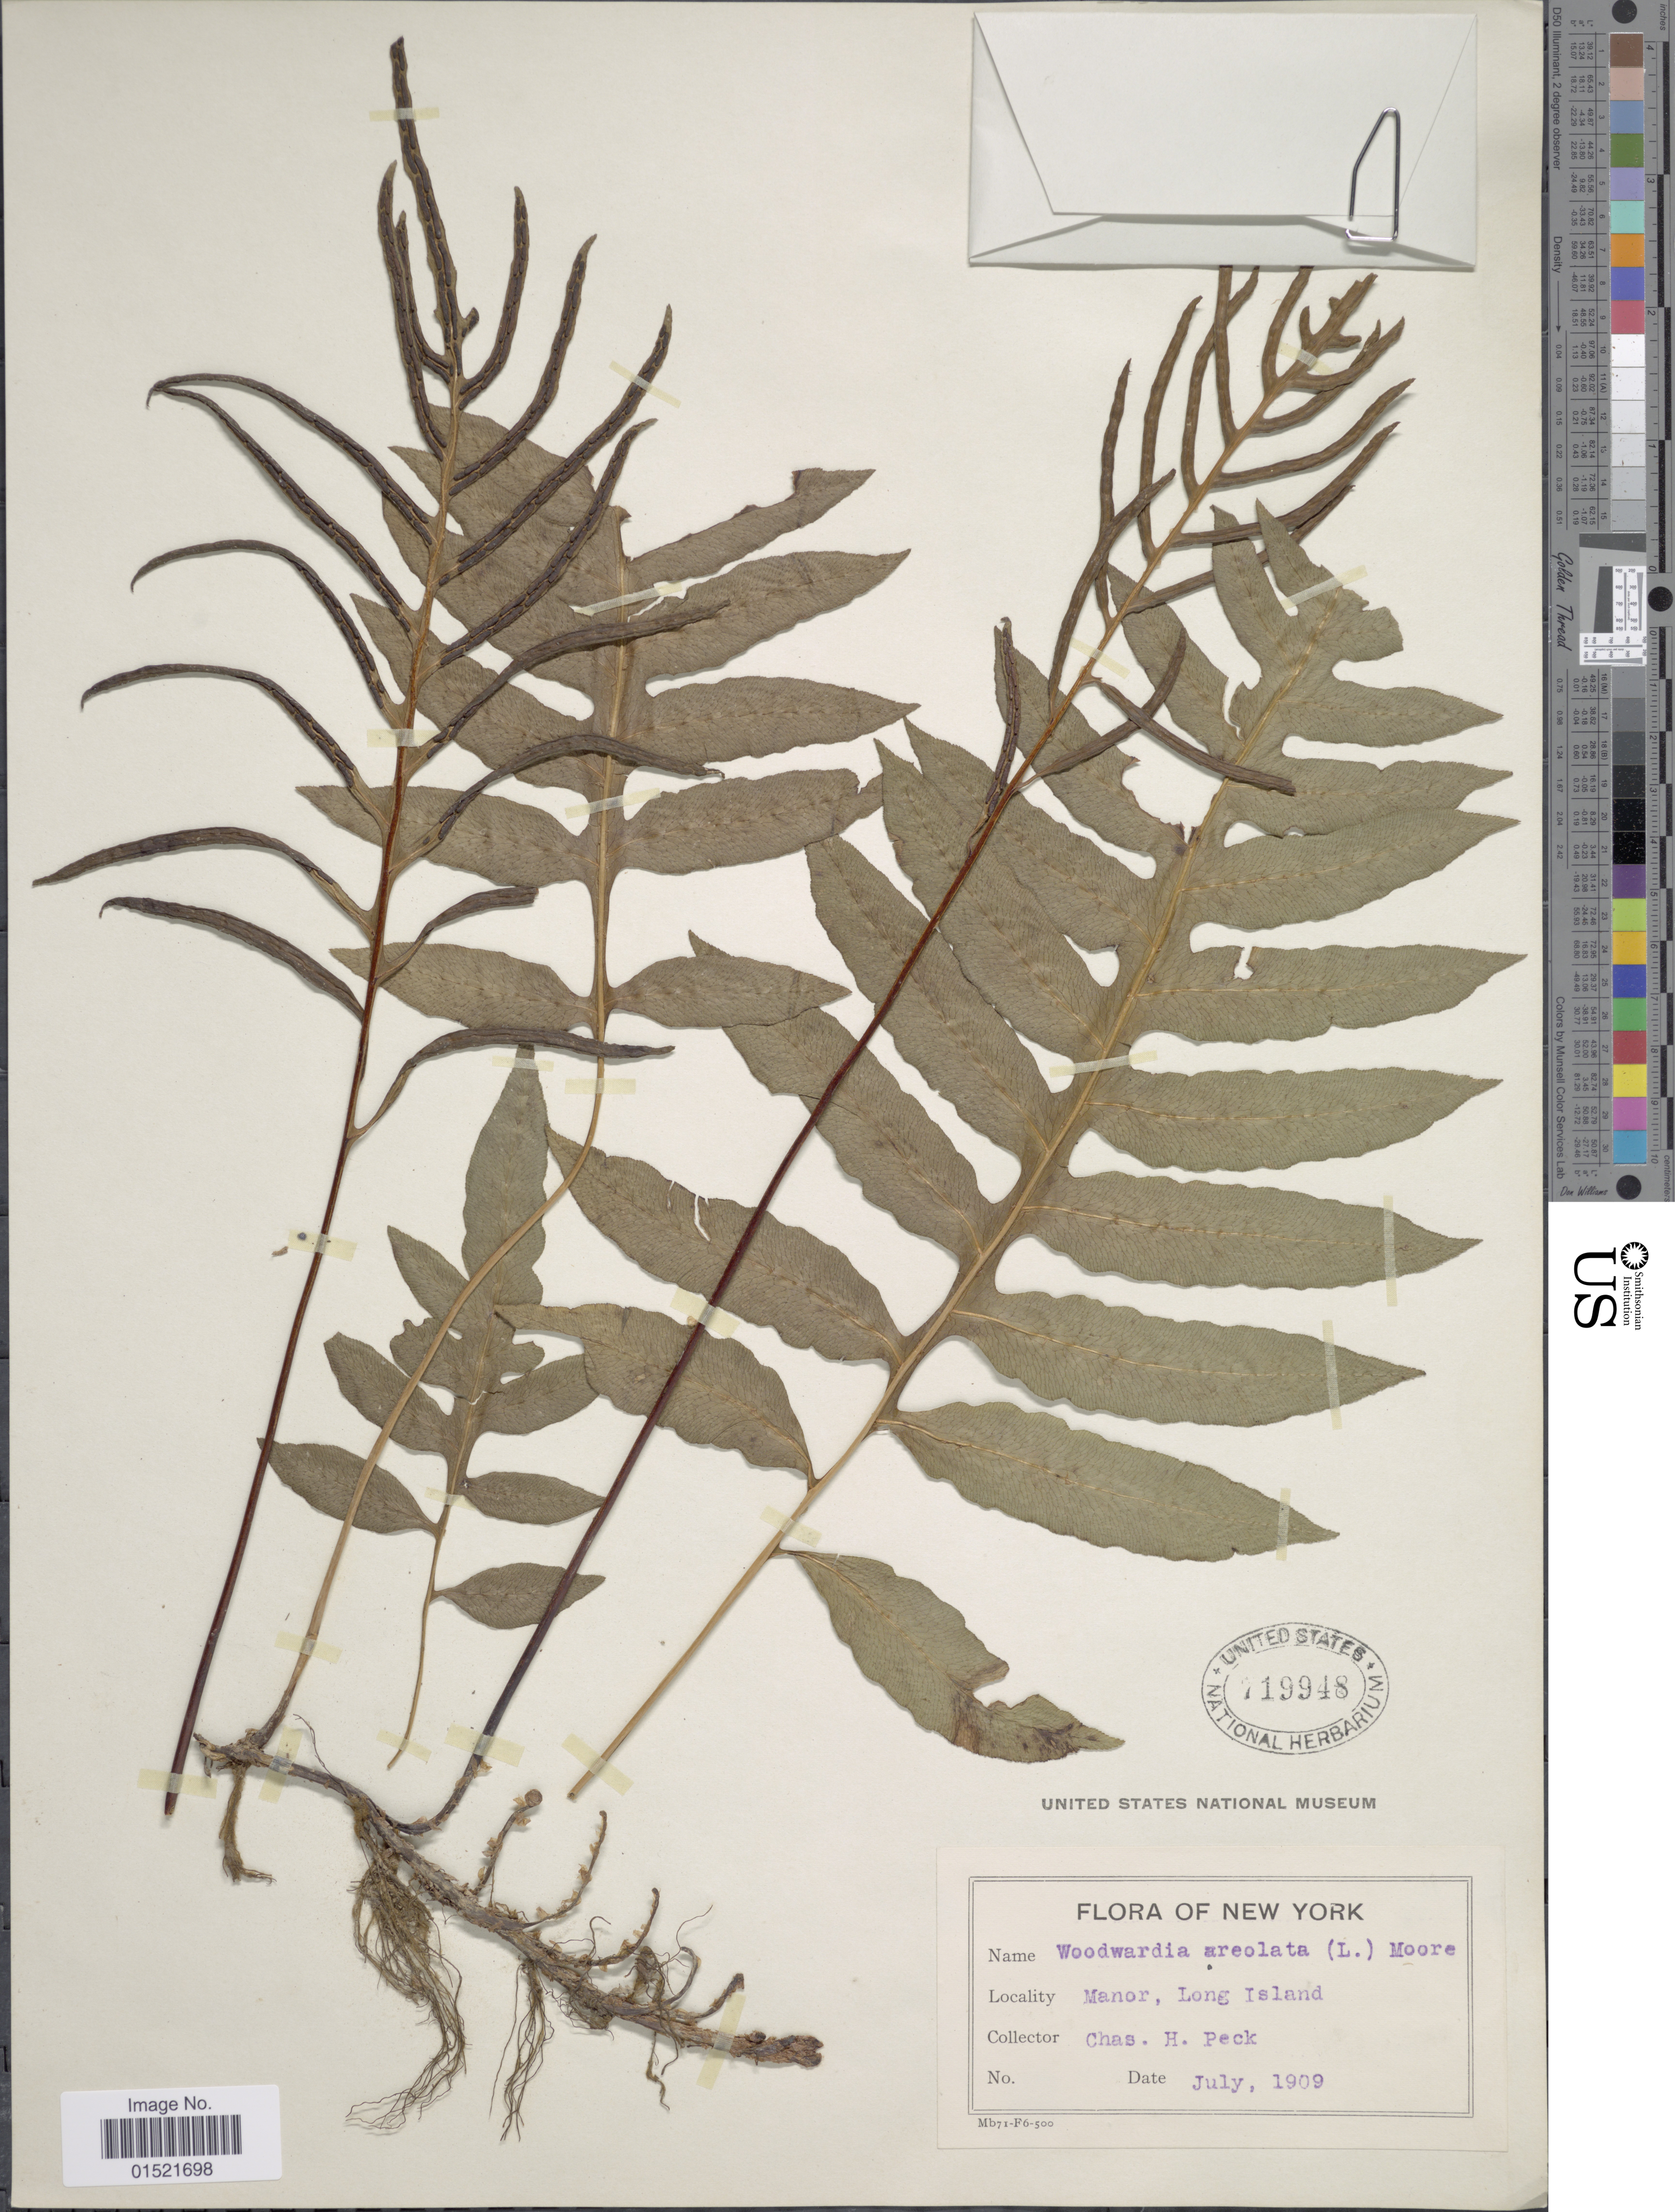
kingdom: Plantae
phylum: Tracheophyta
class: Polypodiopsida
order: Polypodiales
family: Blechnaceae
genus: Woodwardia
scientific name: Woodwardia areolata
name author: (L.) T. Moore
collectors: C. H. Peck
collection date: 1909-07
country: United States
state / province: New York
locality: Manor, Long Island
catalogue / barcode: US 719948